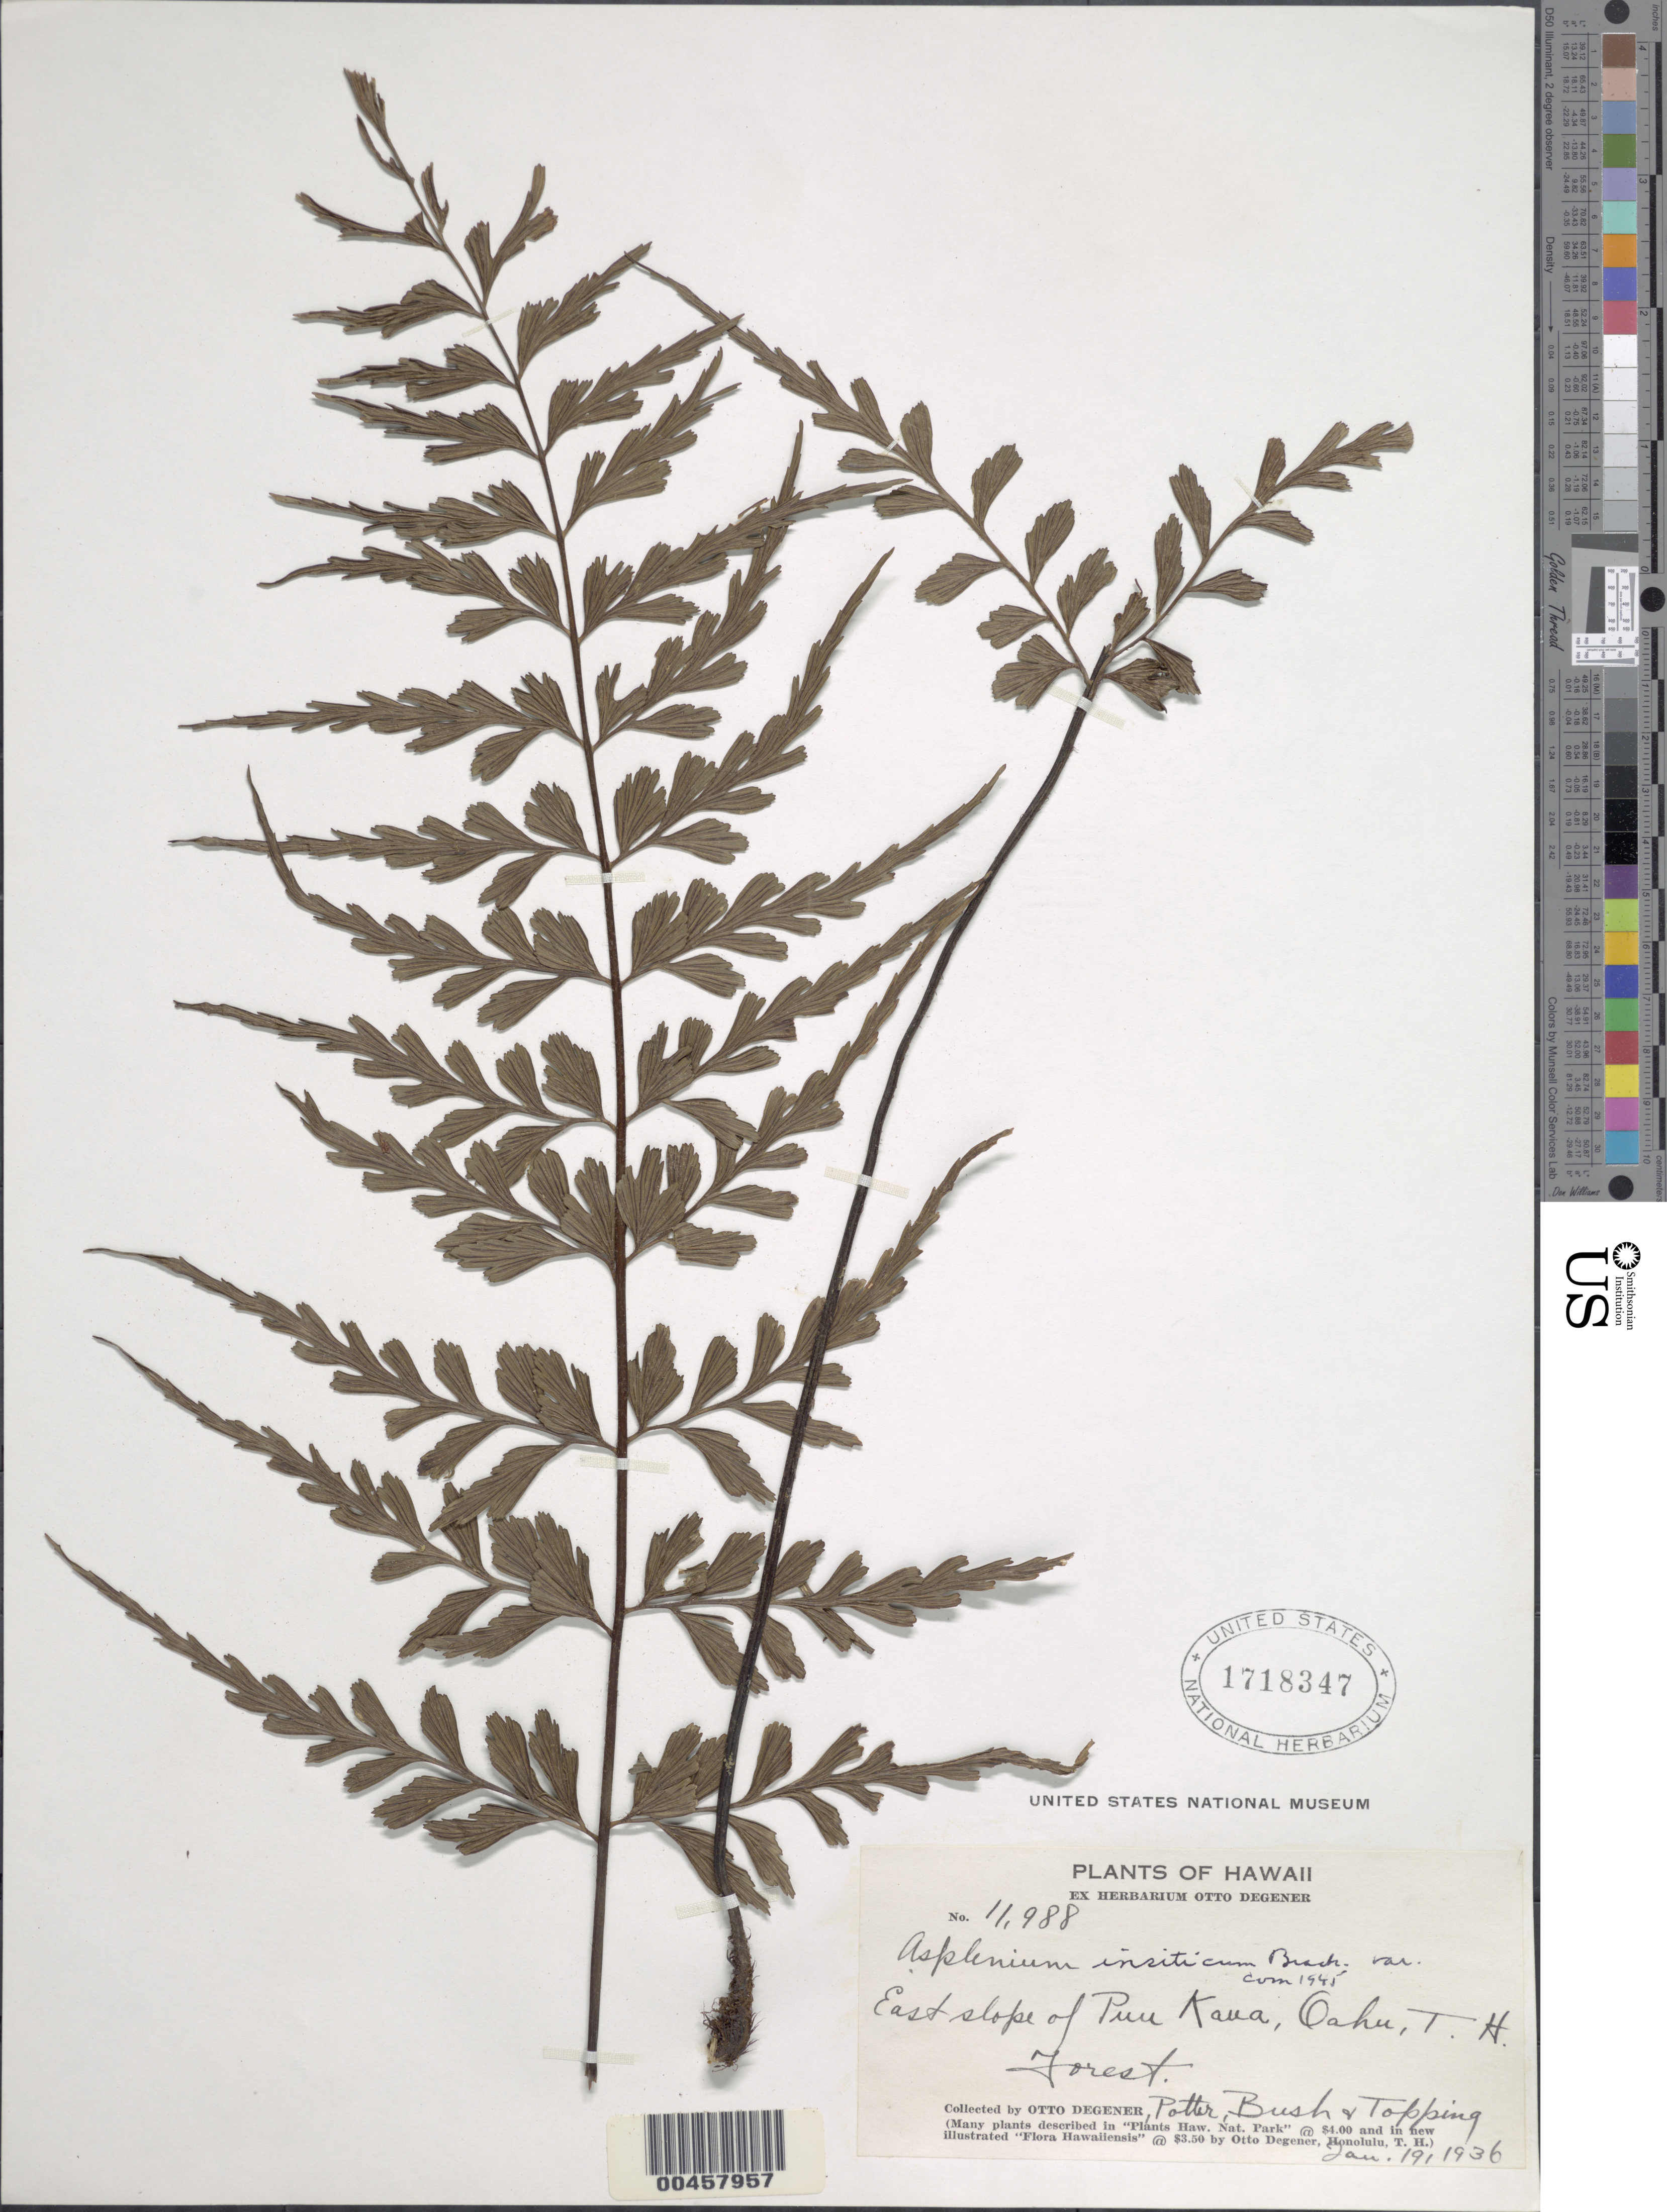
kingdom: Plantae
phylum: Tracheophyta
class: Polypodiopsida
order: Polypodiales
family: Aspleniaceae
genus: Asplenium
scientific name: Asplenium insiticium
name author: Brack. in Wilkes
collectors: O. Degener, Potter, B. F. Bush & D. L. Topping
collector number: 11988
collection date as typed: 19 Jan 1936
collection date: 1936-01-19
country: United States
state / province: Hawaii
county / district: Honolulu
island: Oahu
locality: East slope of Puu Kaua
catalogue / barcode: US 1718347